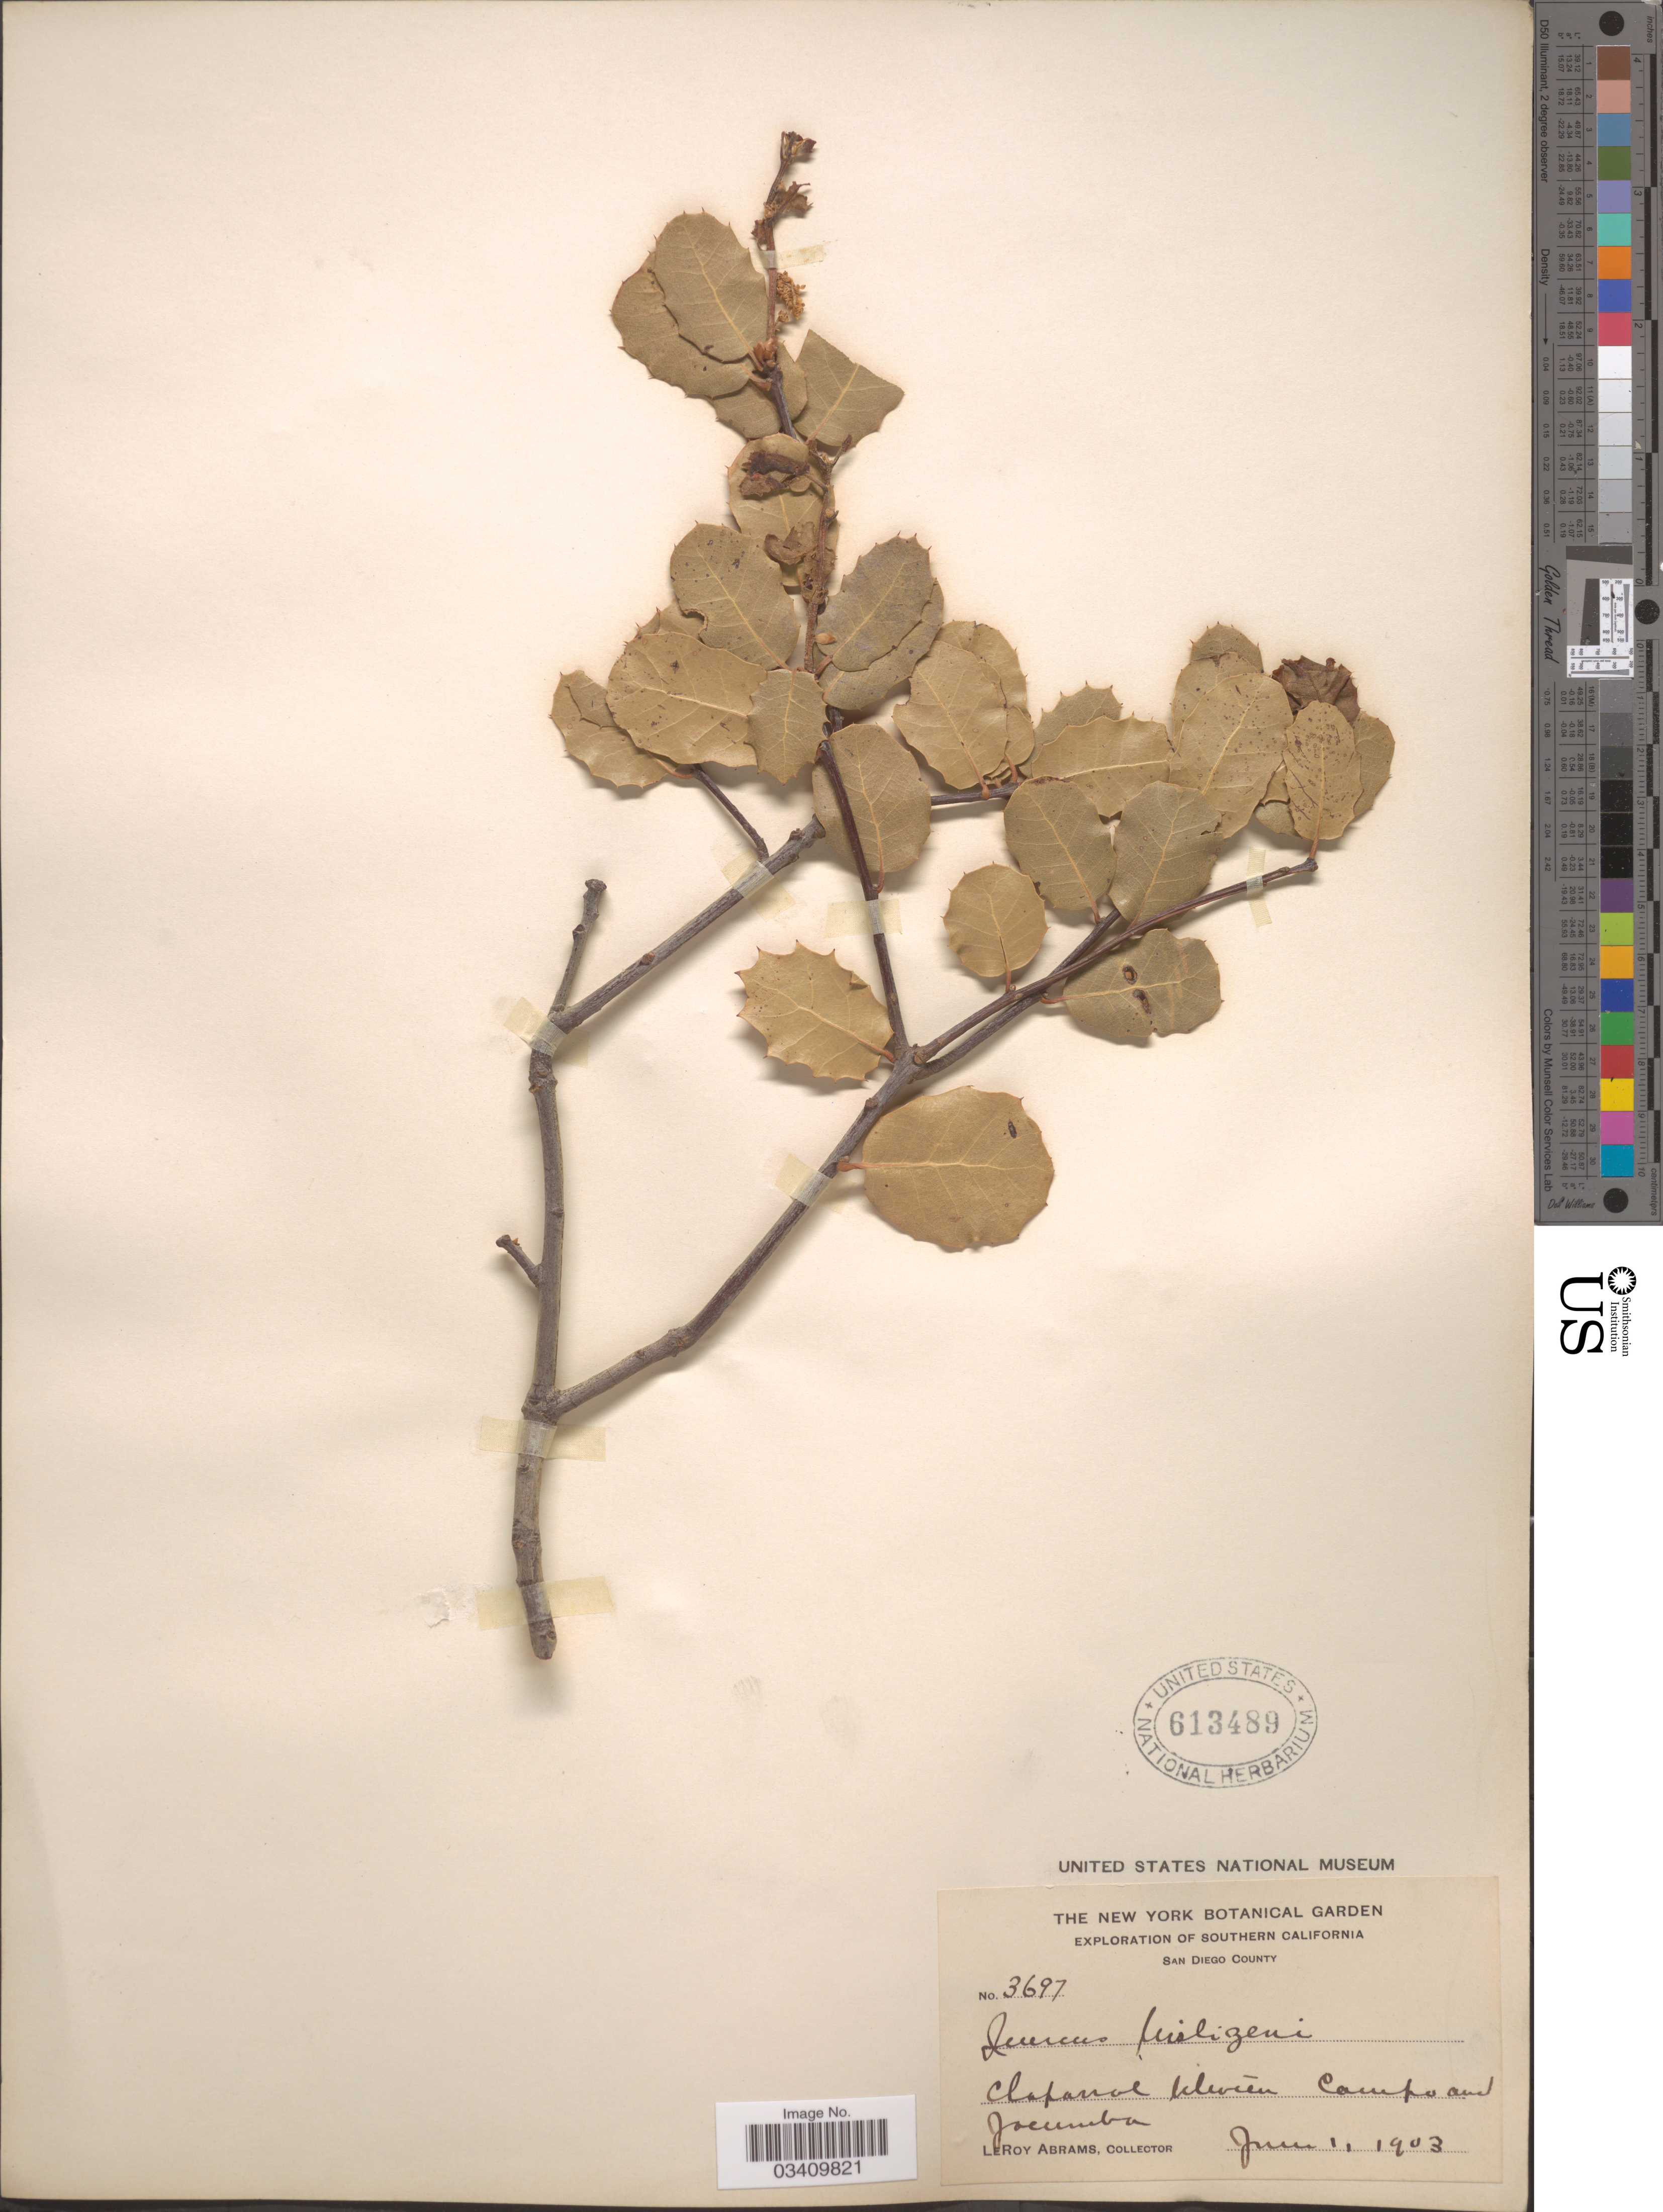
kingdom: Plantae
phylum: Tracheophyta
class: Magnoliopsida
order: Fagales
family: Fagaceae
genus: Quercus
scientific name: Quercus wislizeni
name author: A. DC.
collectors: L. Abrams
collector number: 3697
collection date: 1903-06-01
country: United States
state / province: California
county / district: San Diego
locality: Southern California. San Diego County. Chaparral between Campo and Jacumba.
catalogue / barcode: US 613489